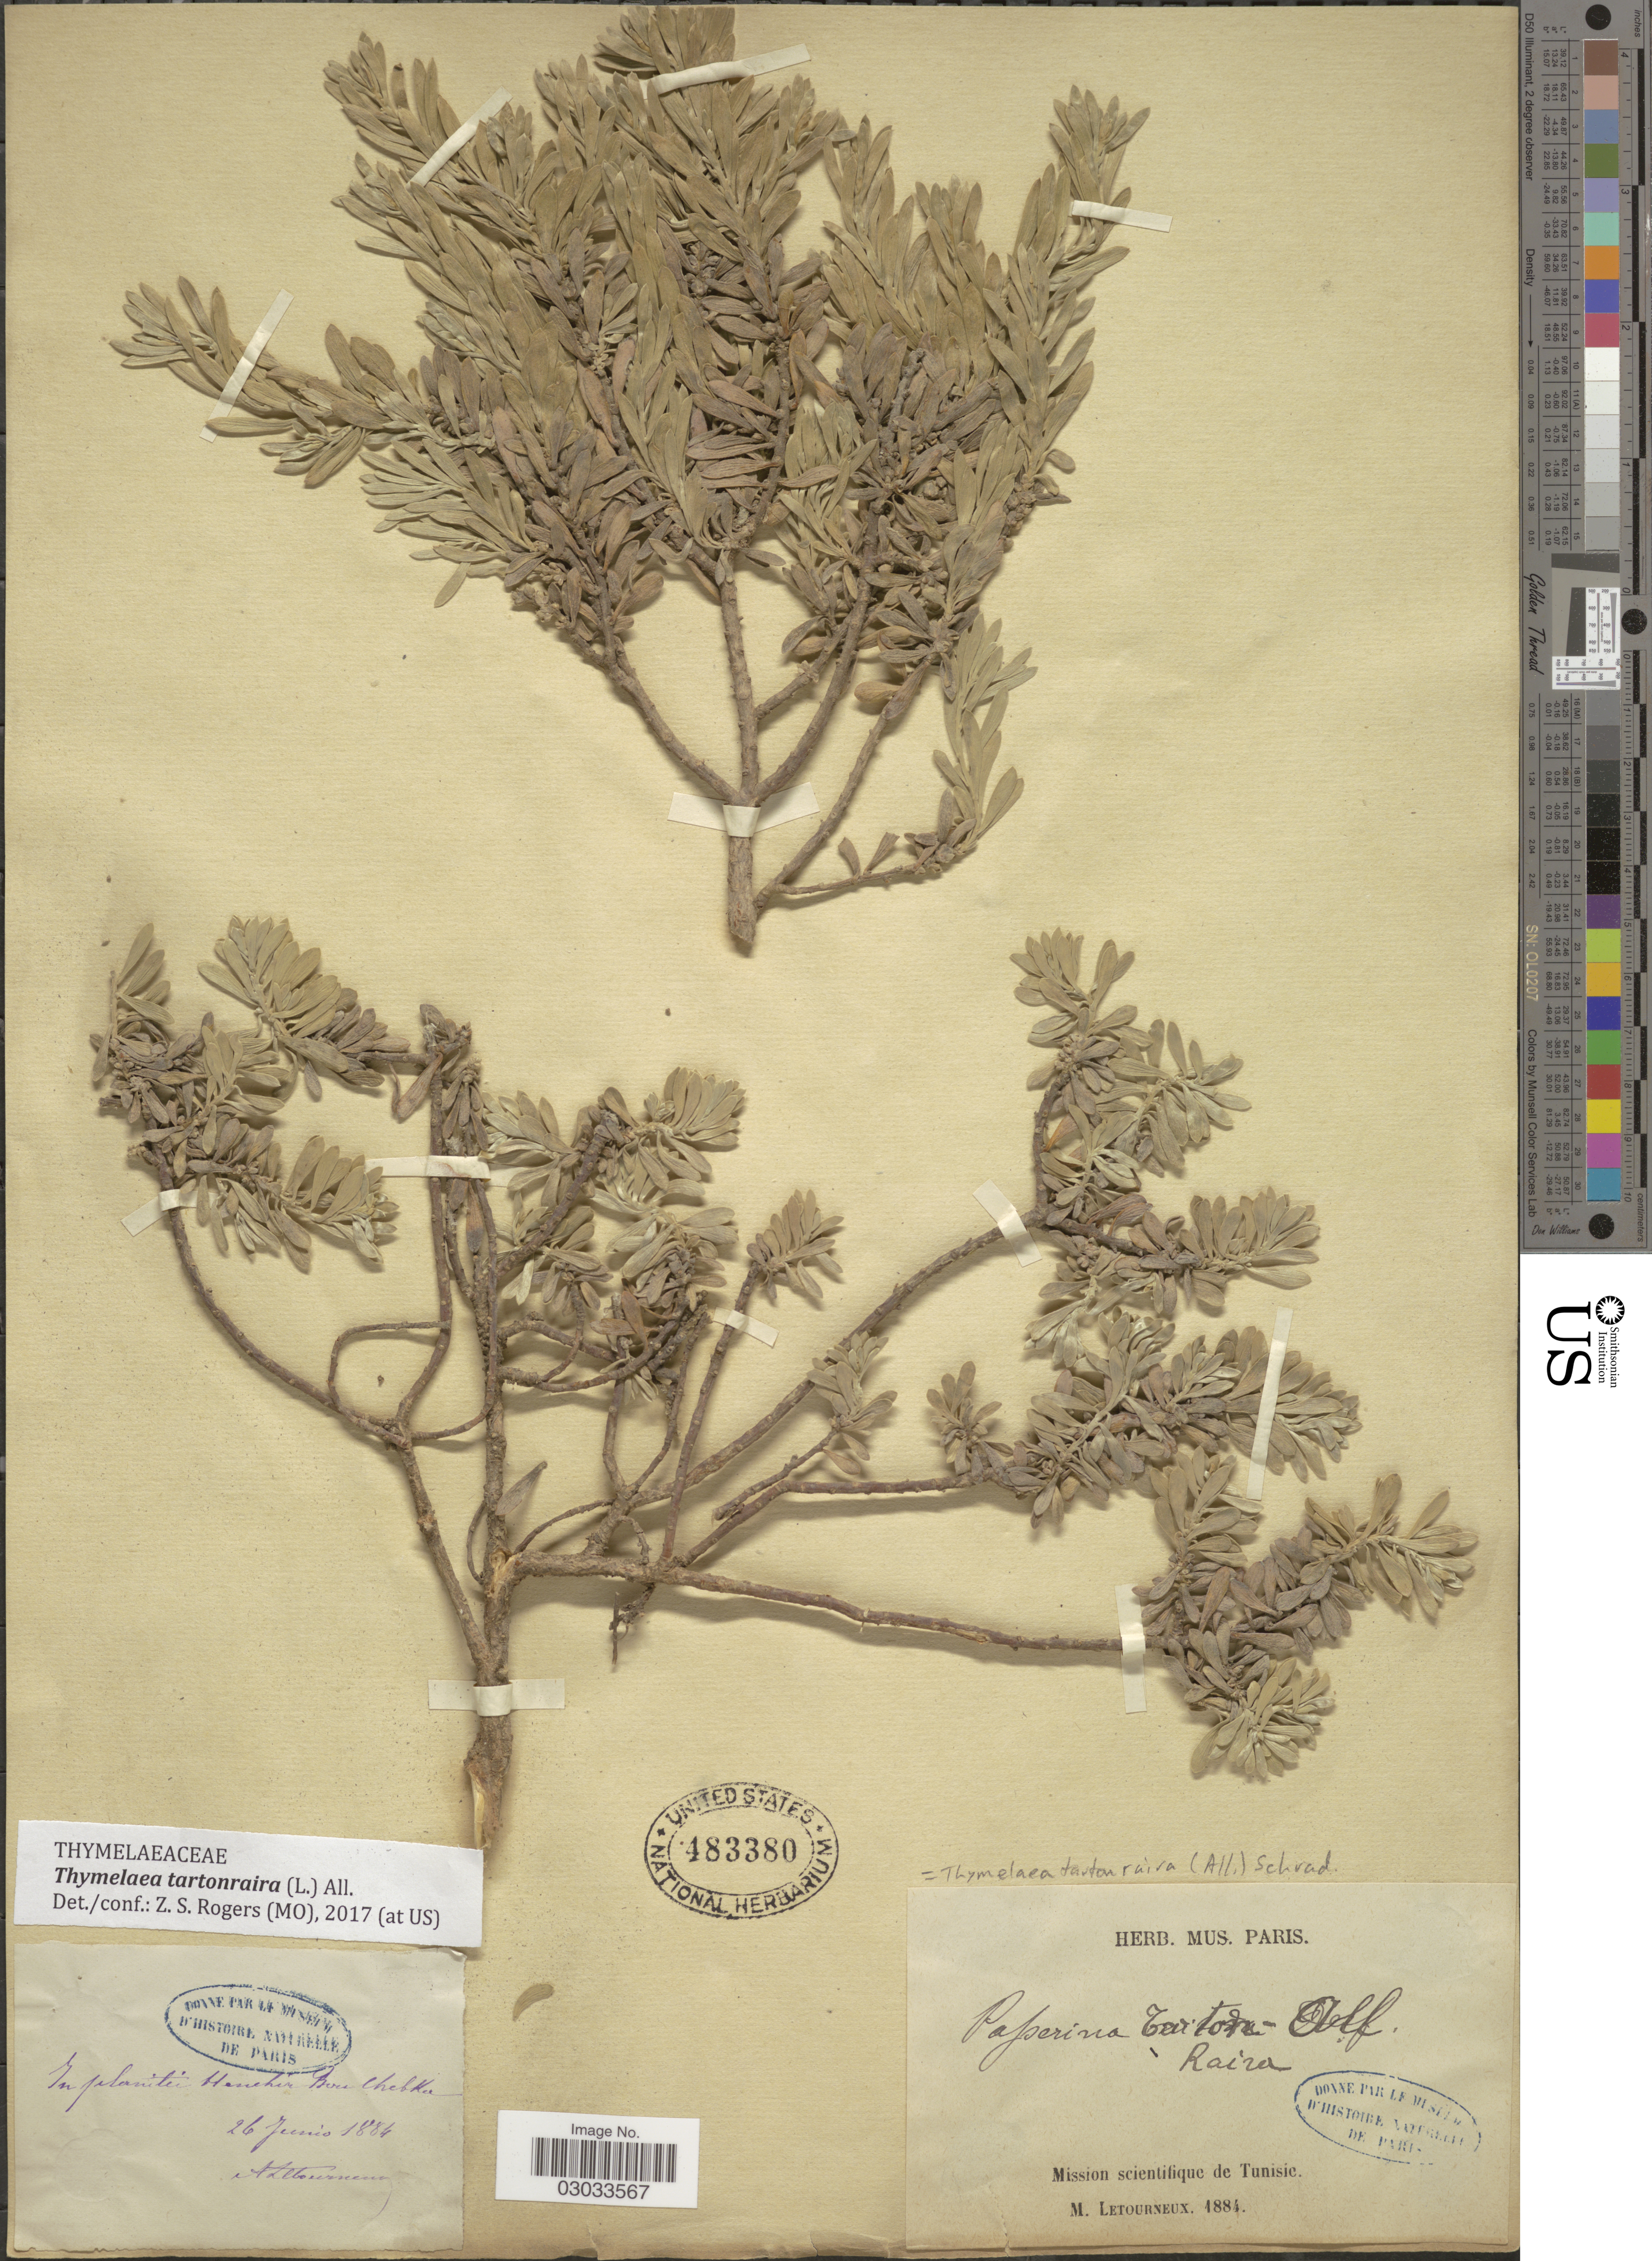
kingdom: Plantae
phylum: Tracheophyta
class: Magnoliopsida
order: Malvales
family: Thymelaeaceae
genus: Thymelaea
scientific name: Thymelaea tartonraira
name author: (L.) All.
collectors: A. Letourneux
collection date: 1884-06-26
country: Tunisia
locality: In planitie Hanchir Bou Chobka.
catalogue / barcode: US 483380